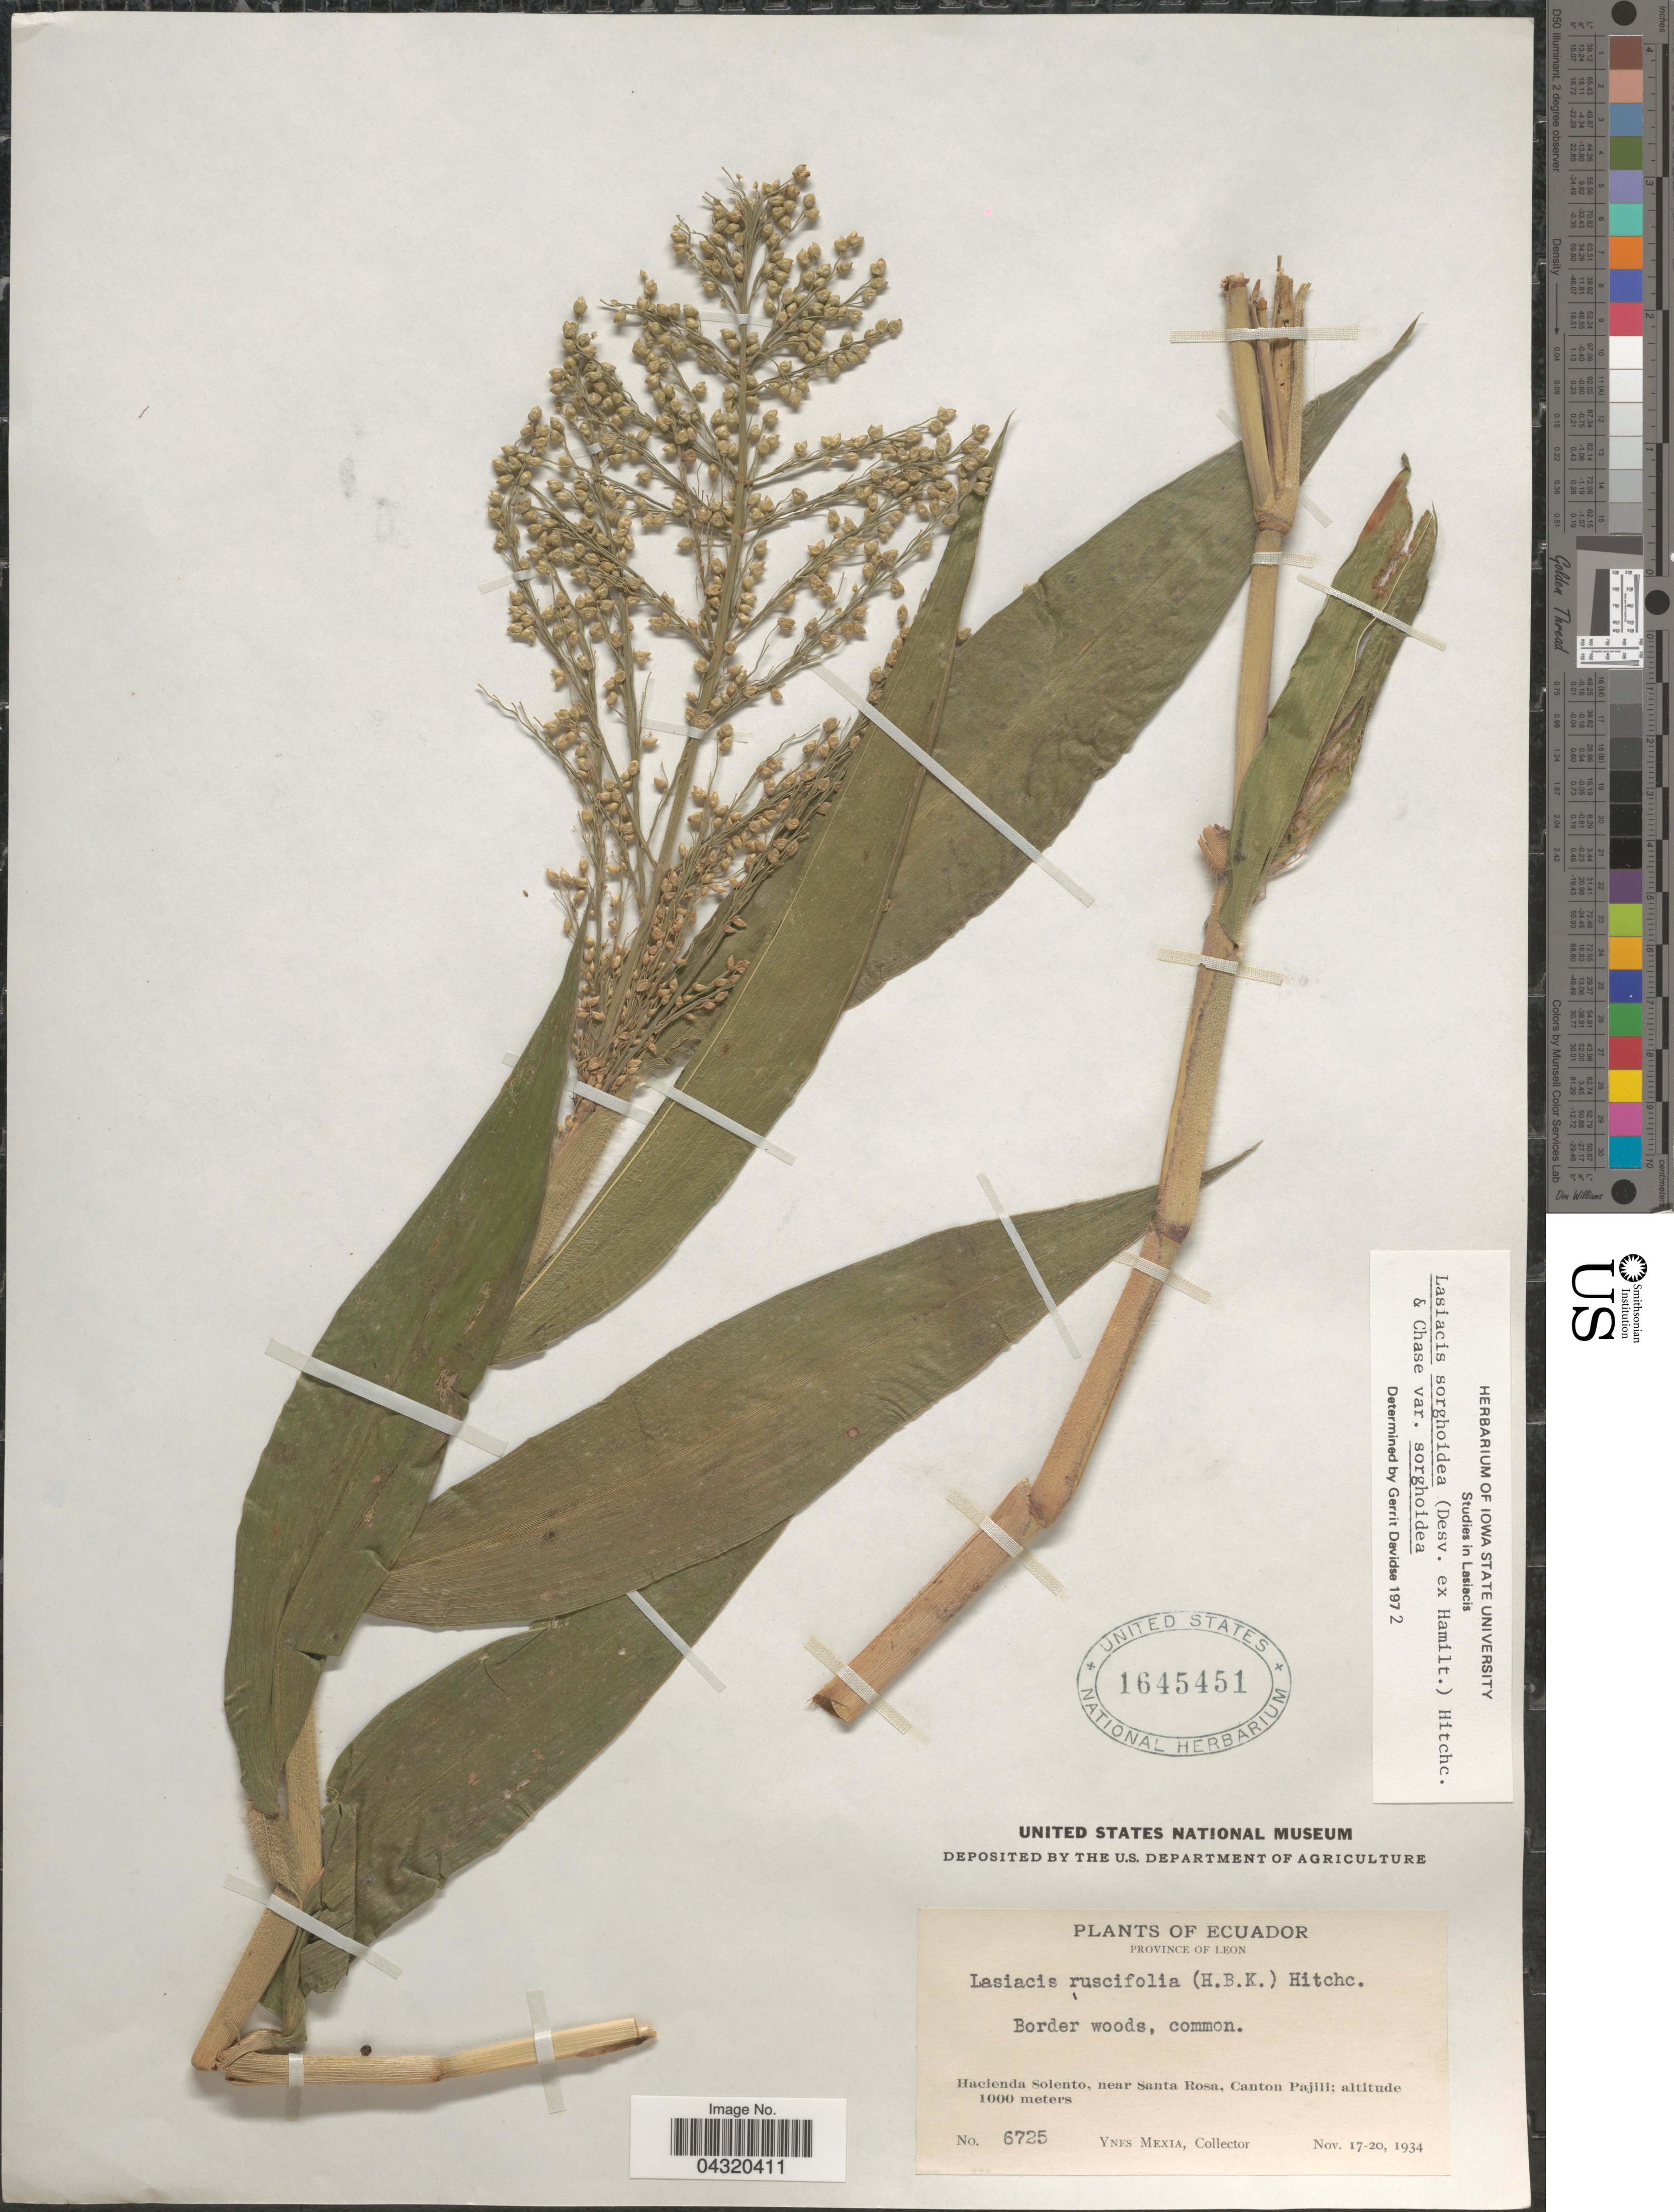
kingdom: Plantae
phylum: Tracheophyta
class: Liliopsida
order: Poales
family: Poaceae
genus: Lasiacis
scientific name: Lasiacis sorghoidea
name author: (Desv. ex Ham.) Hitchc. & Chase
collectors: Y. Mexia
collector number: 6725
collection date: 1934-11-17/1934-11-20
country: Ecuador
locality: Province of Leon. Border woods, common. Hacienda Solento, near Santa Rosa, Canton Pajili.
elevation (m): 1000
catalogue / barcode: US 1645451